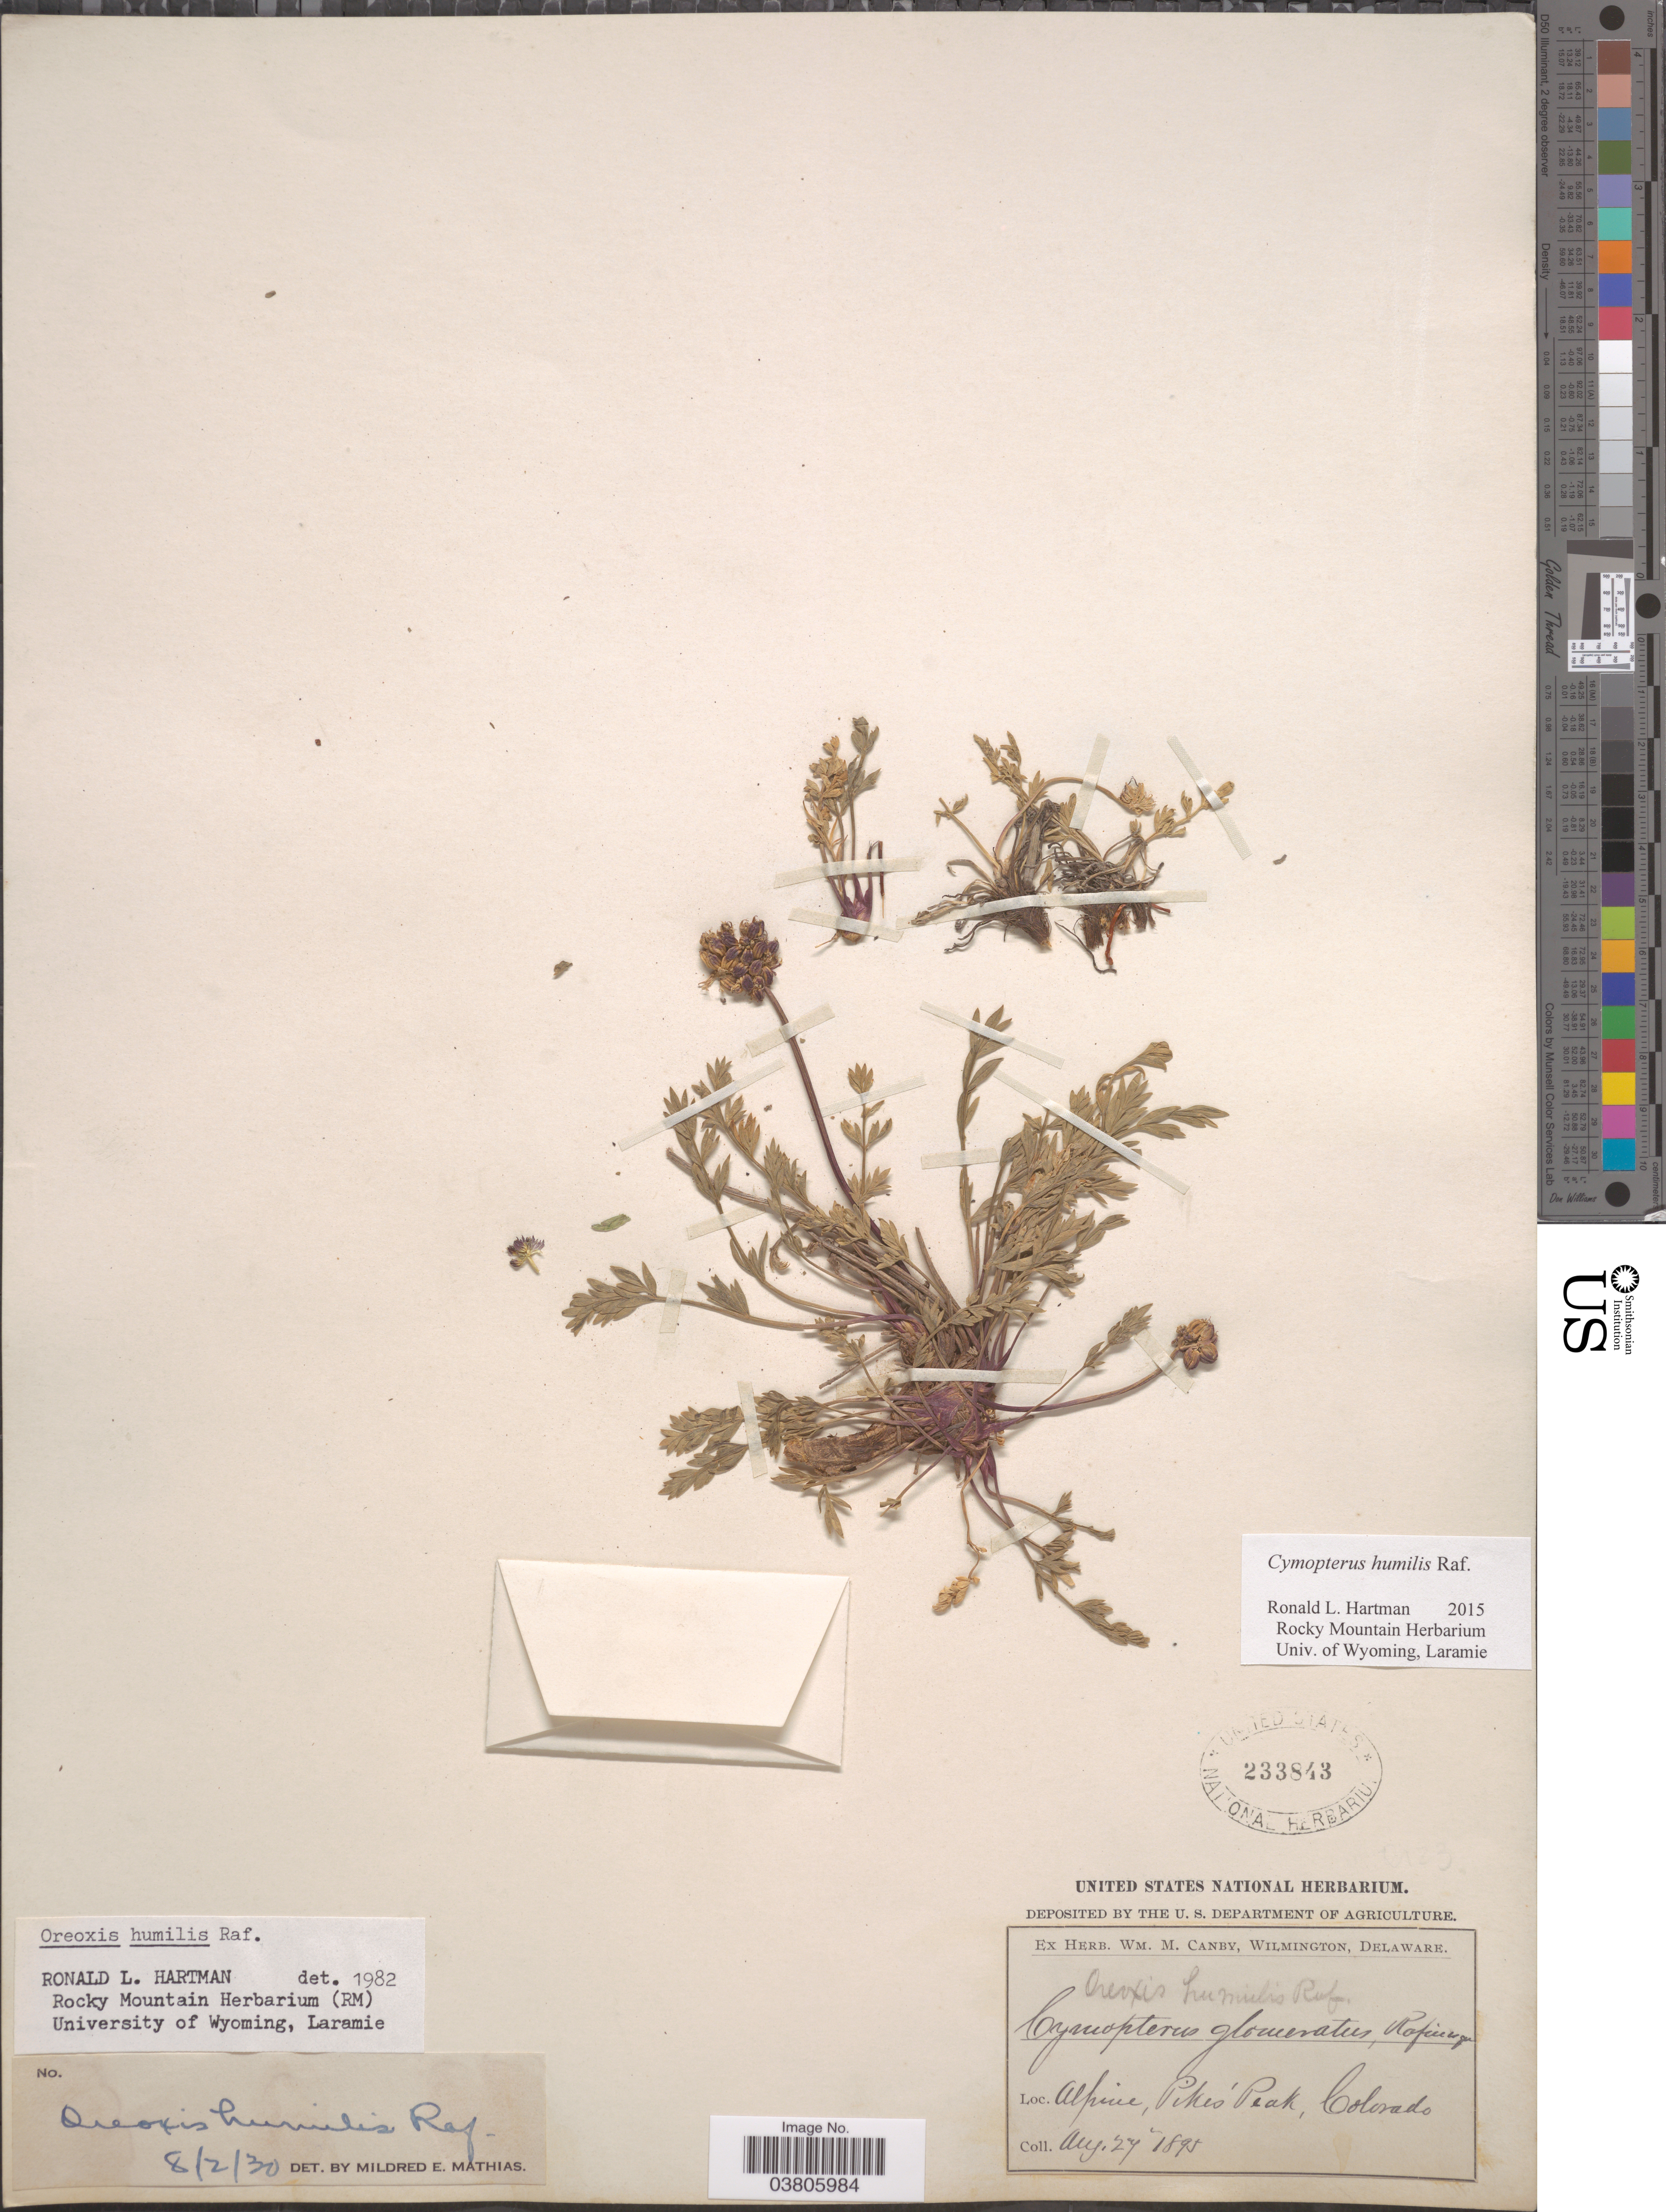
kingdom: Plantae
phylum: Tracheophyta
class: Magnoliopsida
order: Apiales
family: Apiaceae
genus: Cymopterus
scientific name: Cymopterus humilis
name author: (Raf.) Tidestr.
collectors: ex herb. W.M. Canby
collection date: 1895-08-27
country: United States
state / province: Colorado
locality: Alpine, Pike's Peak.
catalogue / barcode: US 233843